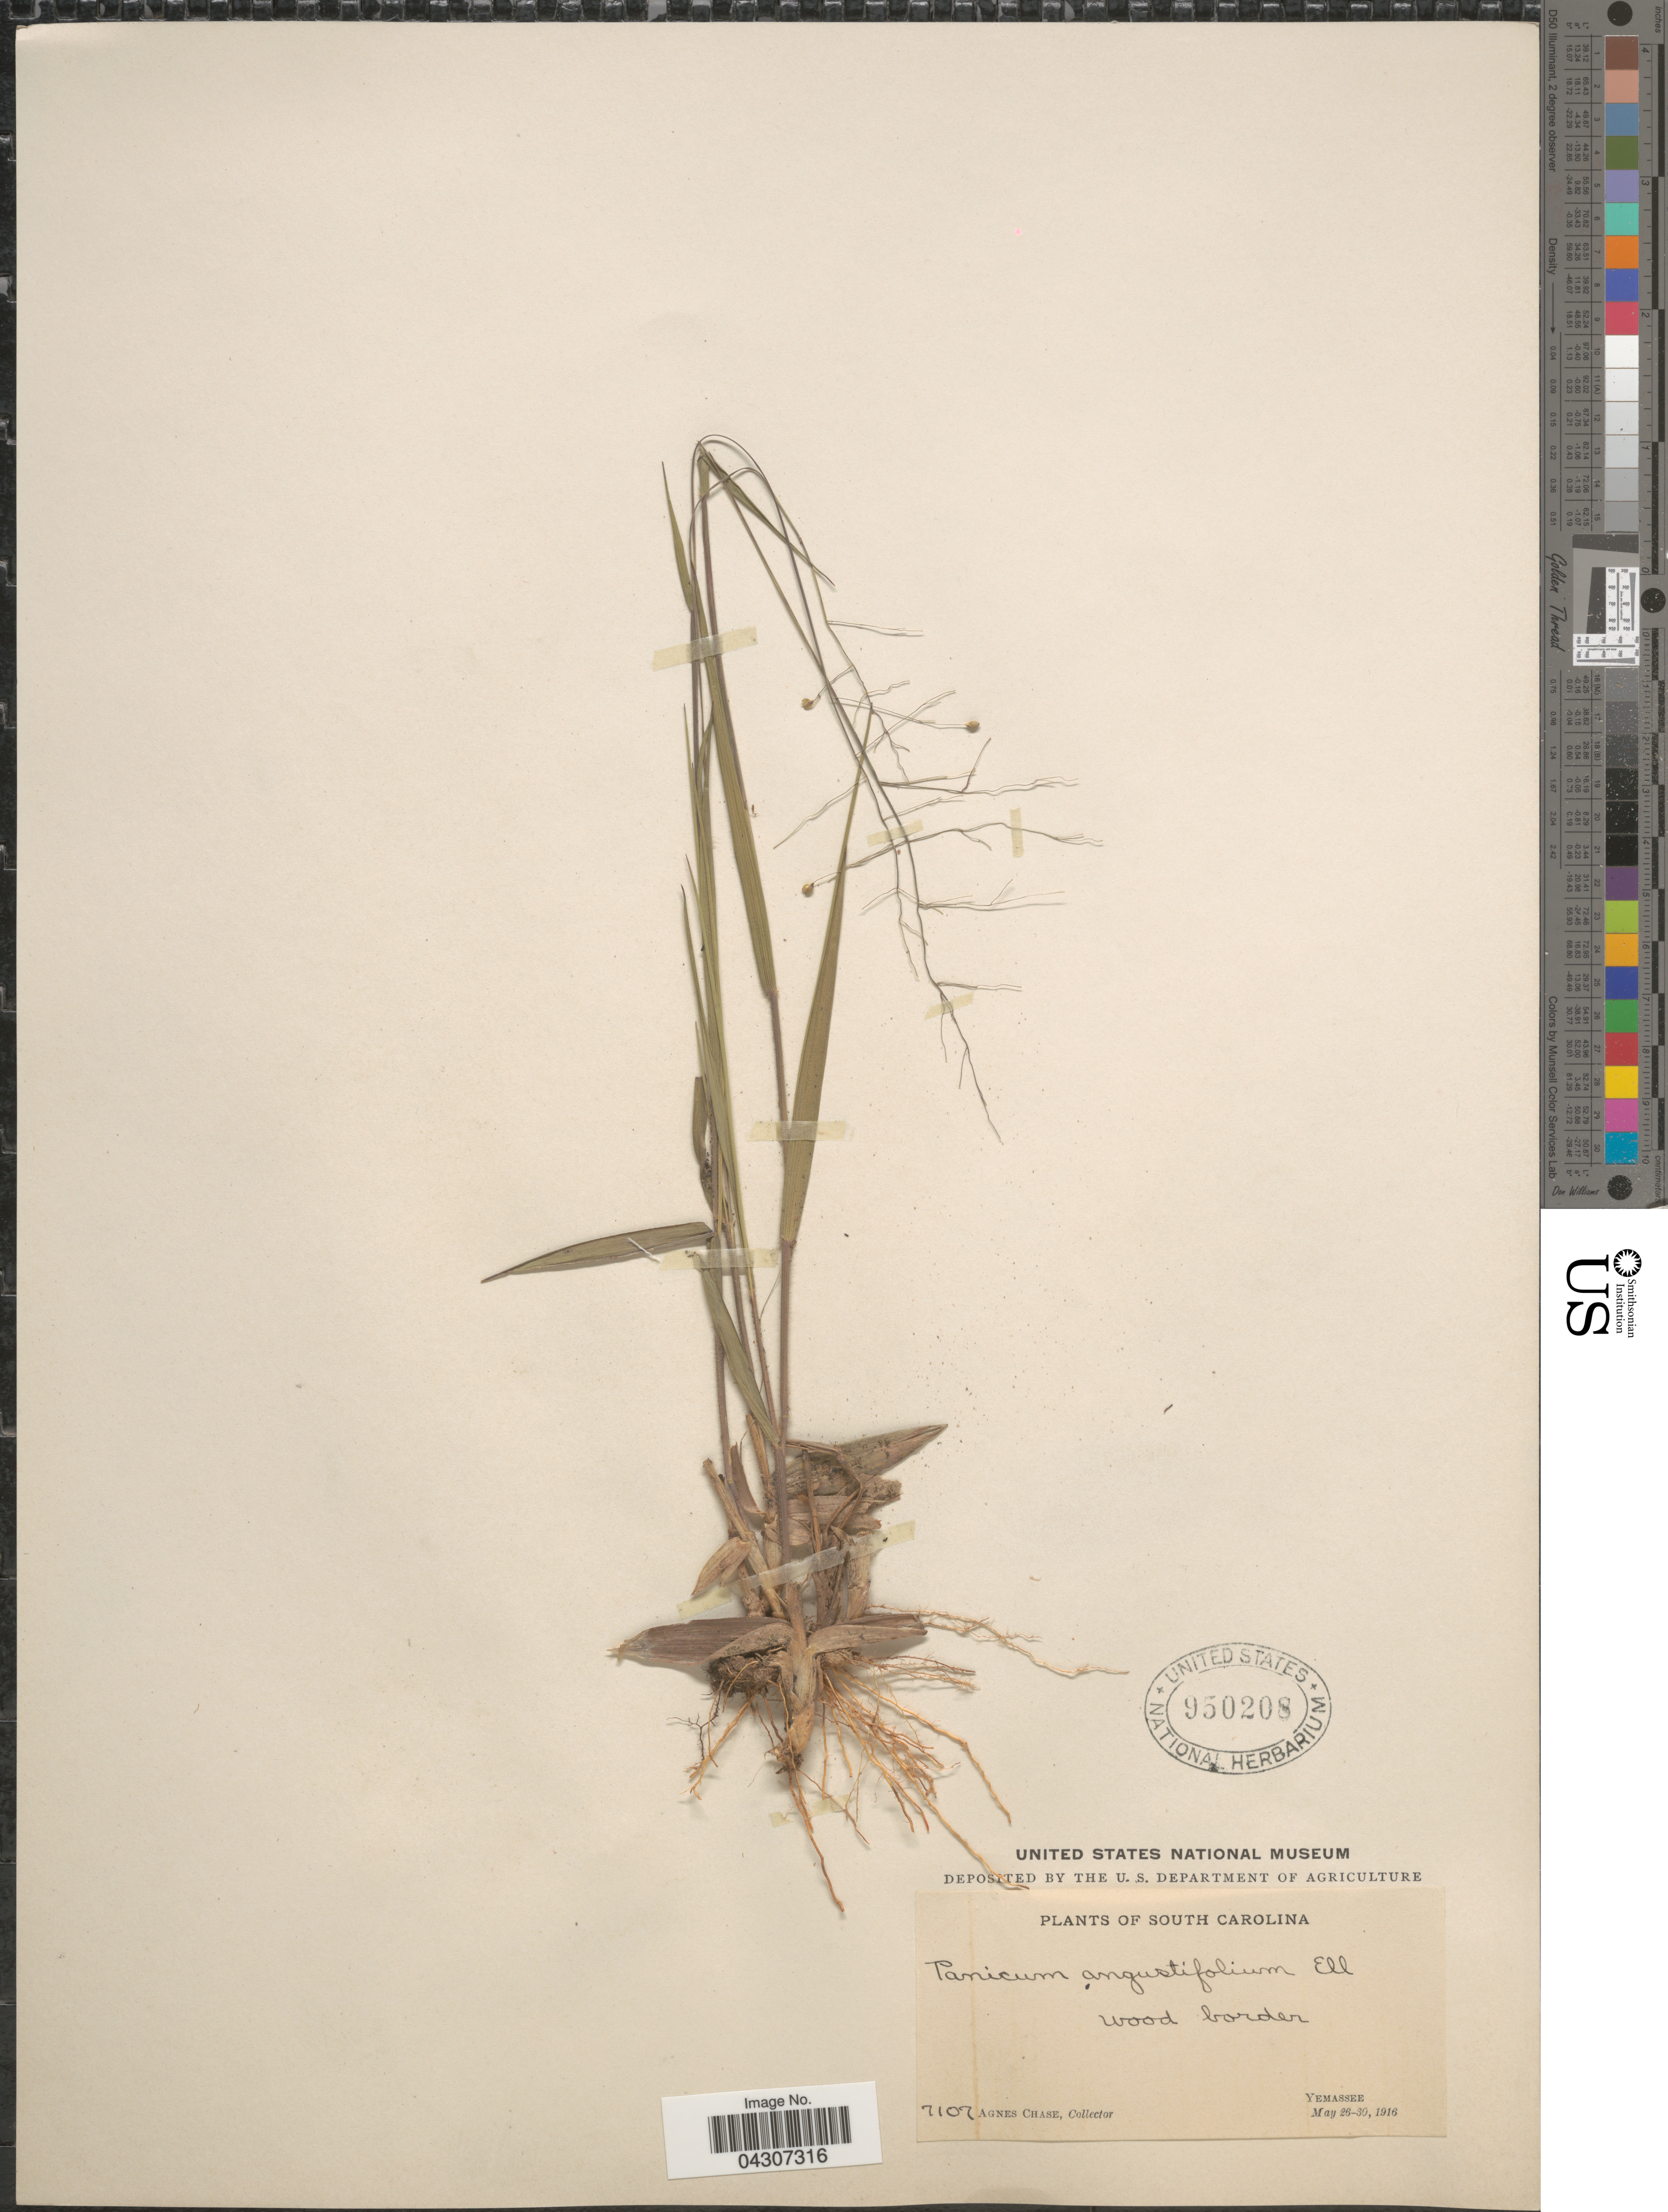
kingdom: Plantae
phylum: Tracheophyta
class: Liliopsida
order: Poales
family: Poaceae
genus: Dichanthelium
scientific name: Dichanthelium aciculare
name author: (Desv. ex Poir.) Gould & C.A. Clark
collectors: A. Chase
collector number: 7107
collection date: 1916-05-26/1916-05-30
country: United States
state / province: South Carolina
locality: Yemassee.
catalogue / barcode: US 950208